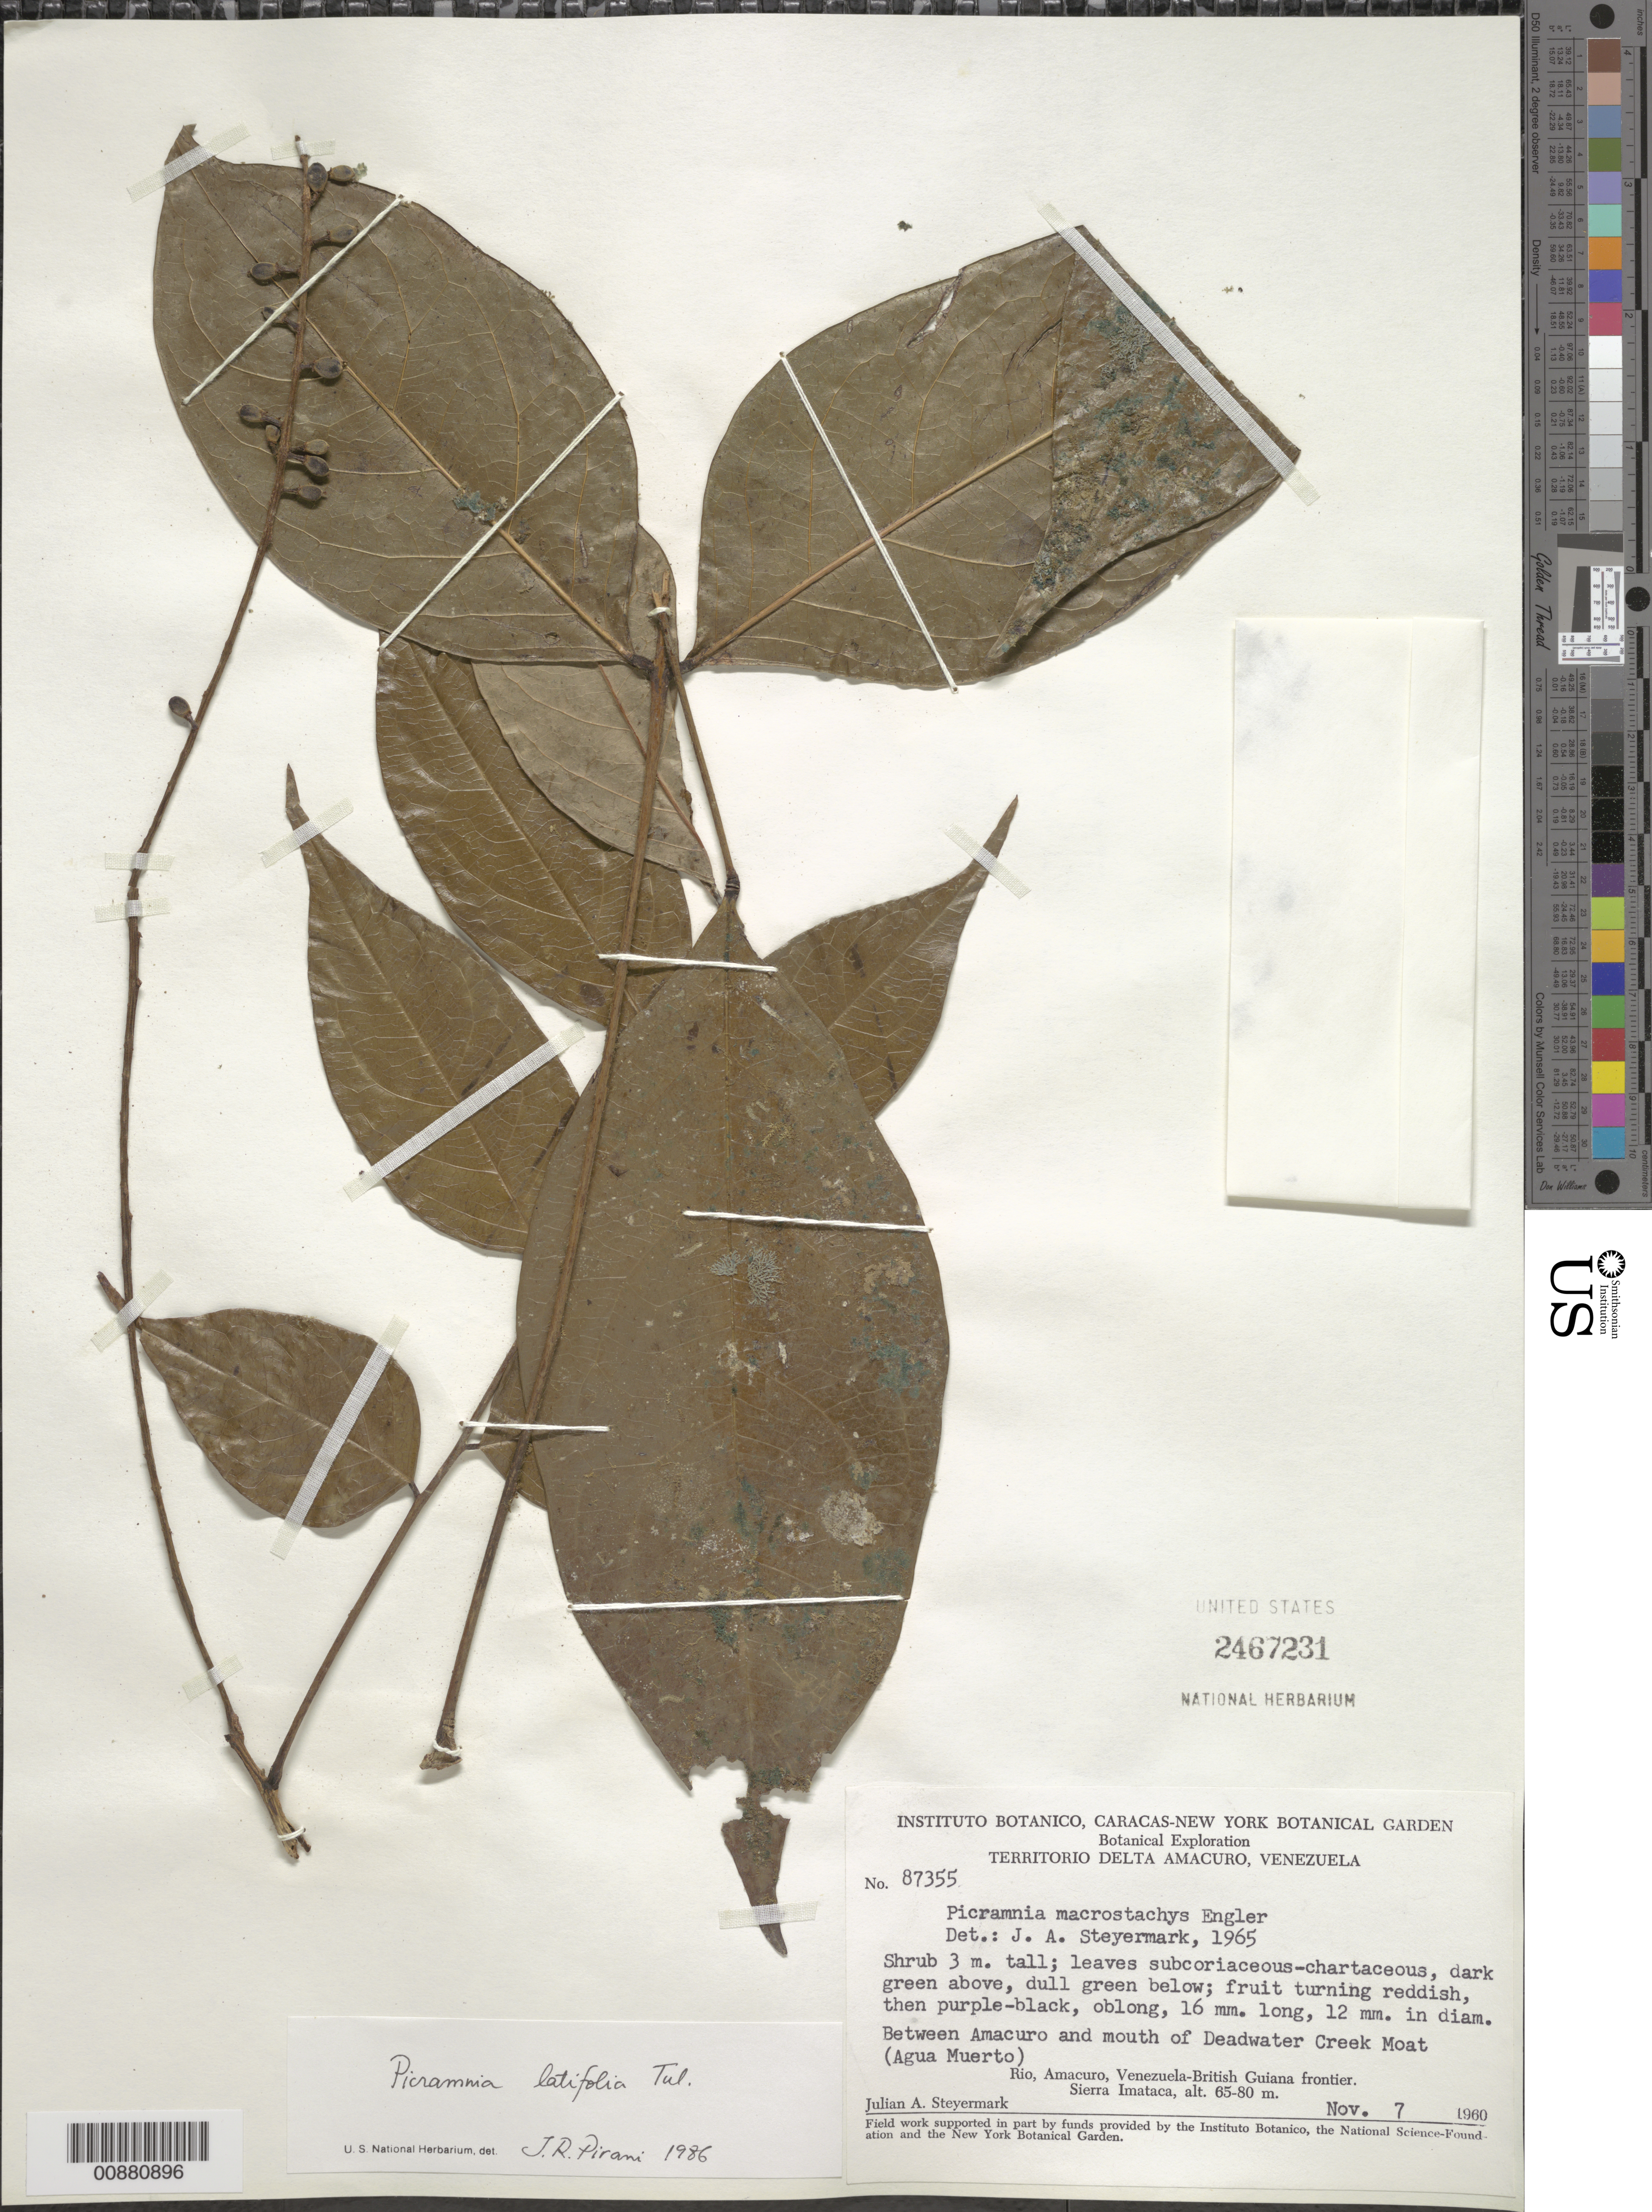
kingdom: Plantae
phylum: Tracheophyta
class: Magnoliopsida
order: Picramniales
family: Picramniaceae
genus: Picramnia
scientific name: Picramnia latifolia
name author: Tul.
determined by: Pirani, J. R.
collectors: J. Steyermark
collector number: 87355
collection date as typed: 7-Nov-60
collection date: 1960-11-07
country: Venezuela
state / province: Delta Amacuro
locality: Río Amacuro to mouth of Deadwater Creek Moat (Agua Muerto), Sierra Imataca, Venezuela-Guyana border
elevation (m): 65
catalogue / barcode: US 2467231